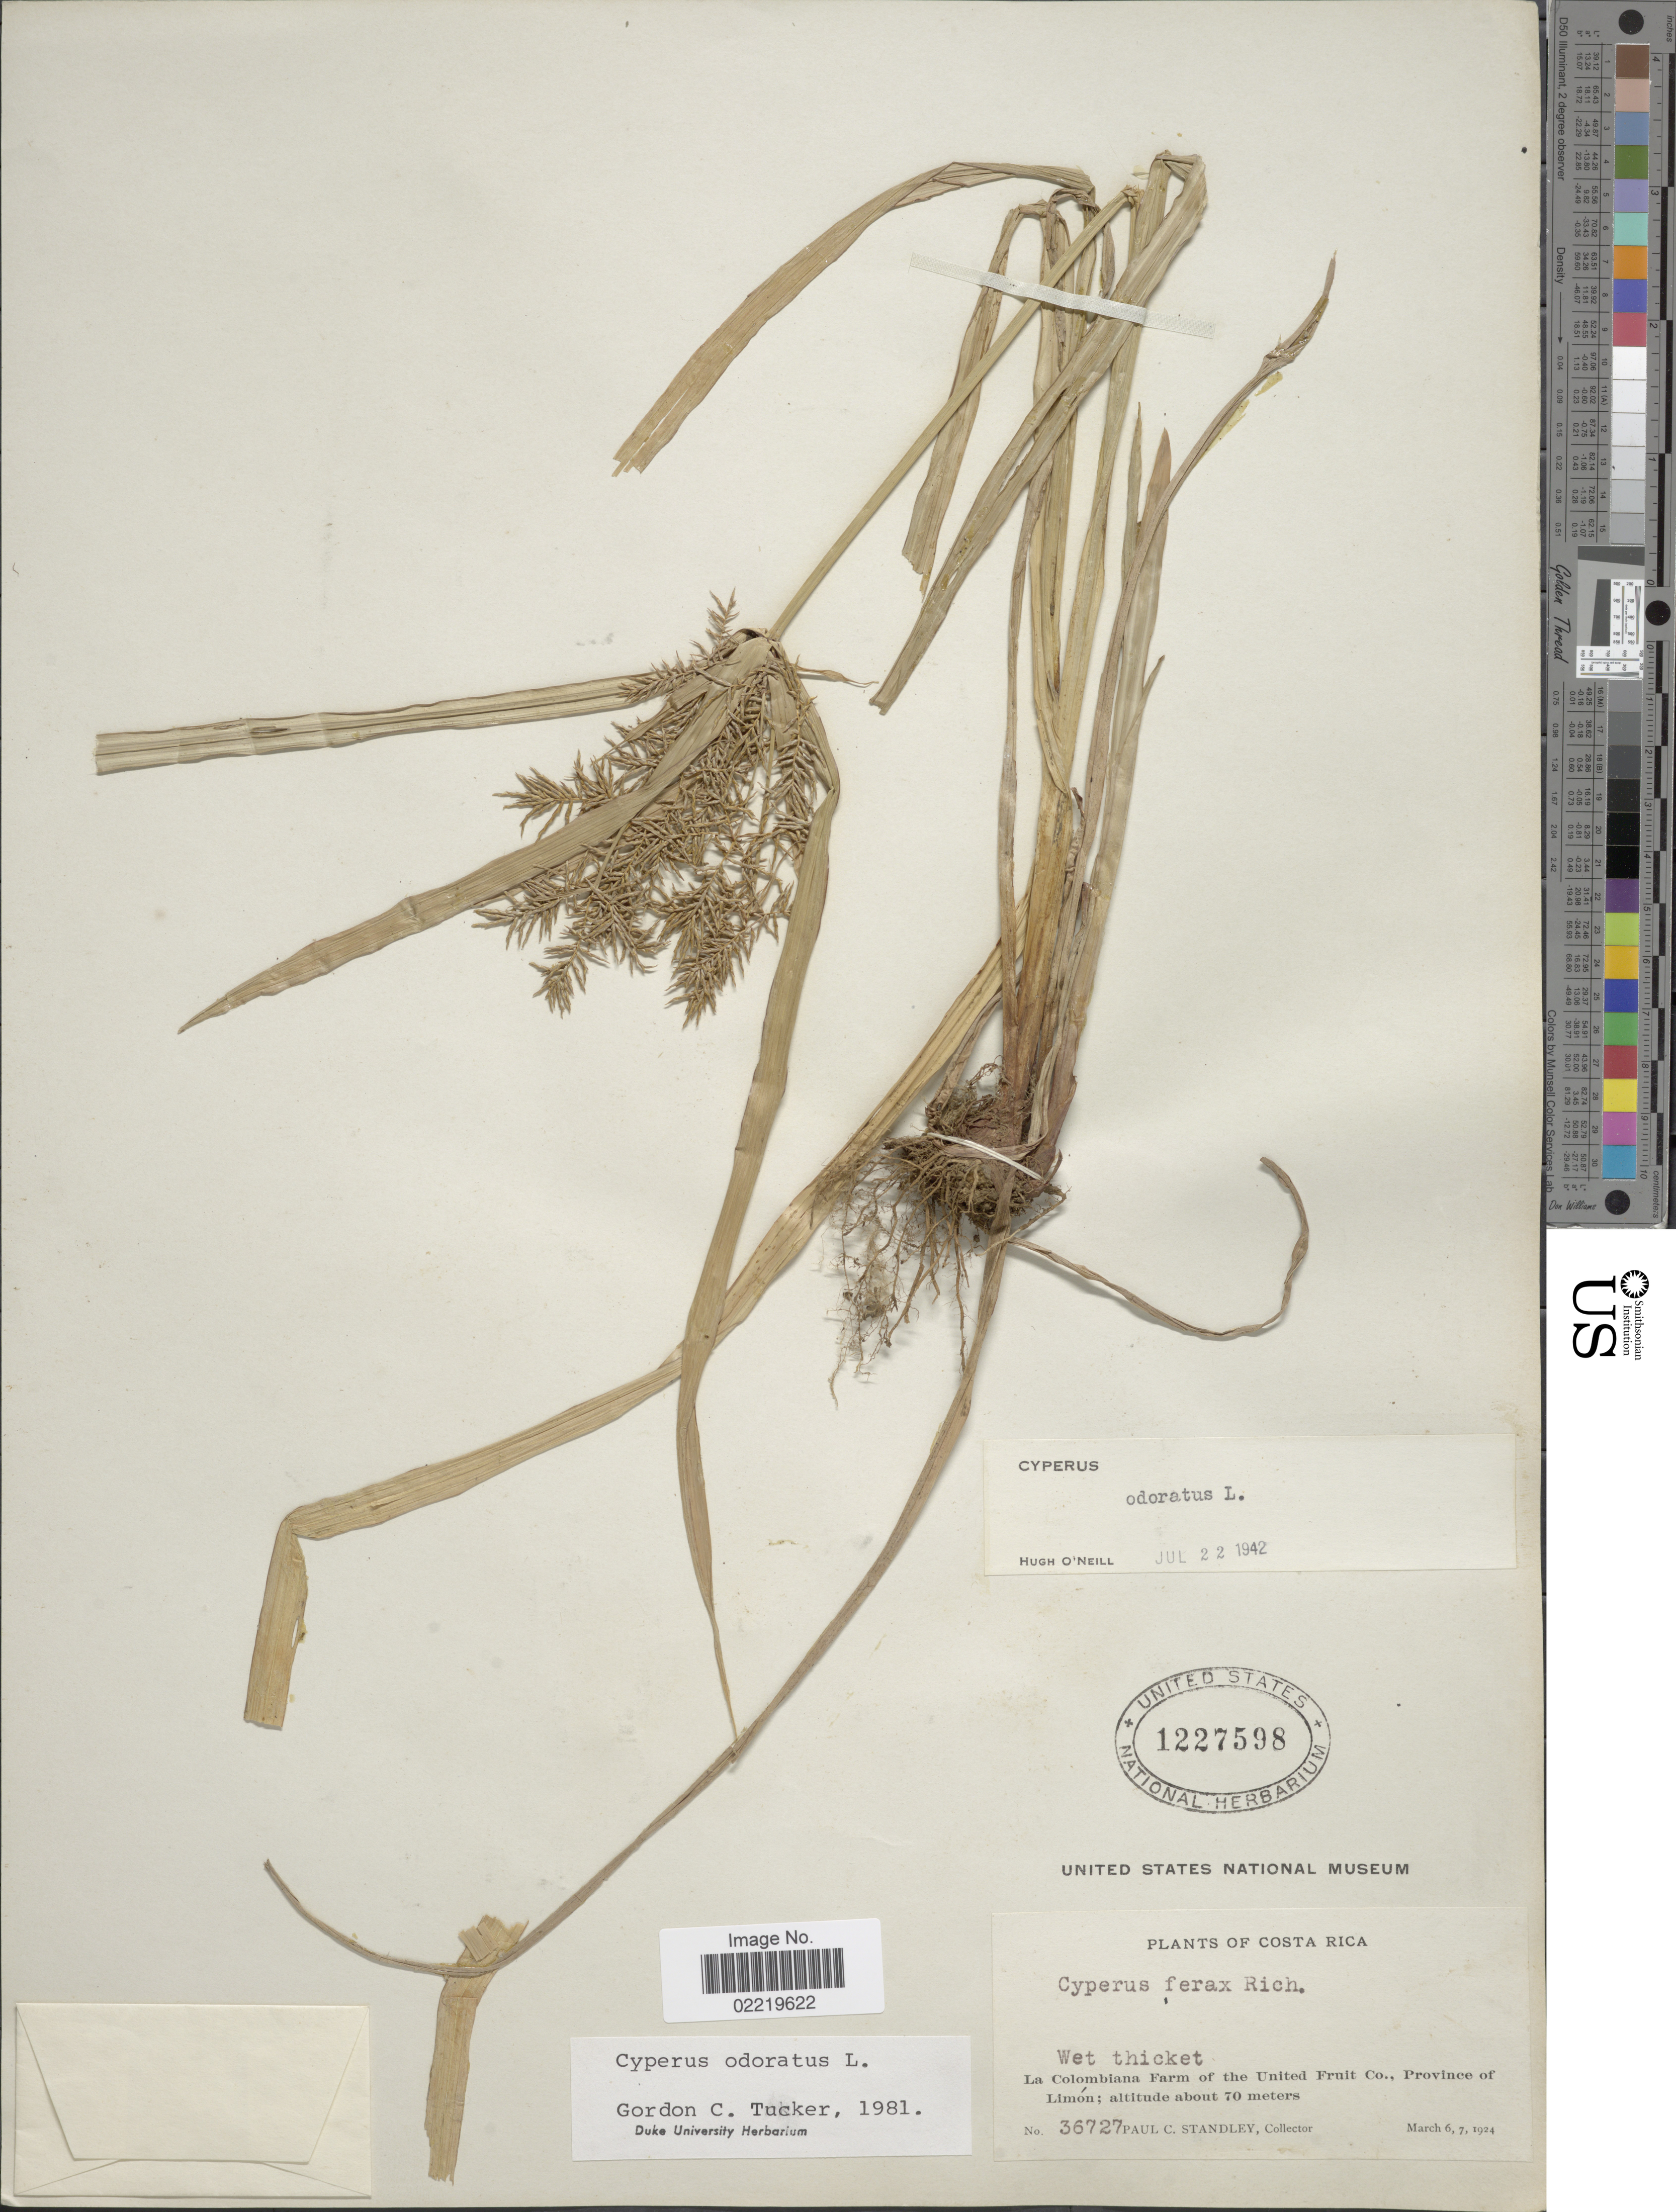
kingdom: Plantae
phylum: Tracheophyta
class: Liliopsida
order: Poales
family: Cyperaceae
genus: Cyperus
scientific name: Cyperus odoratus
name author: L.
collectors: P. C. Standley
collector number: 36727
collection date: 1924-03-06/1924-03-07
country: Costa Rica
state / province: Limón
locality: Wet thicket, La Colombiana Farm of the United Fruit Co.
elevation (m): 70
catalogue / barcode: US 1227598